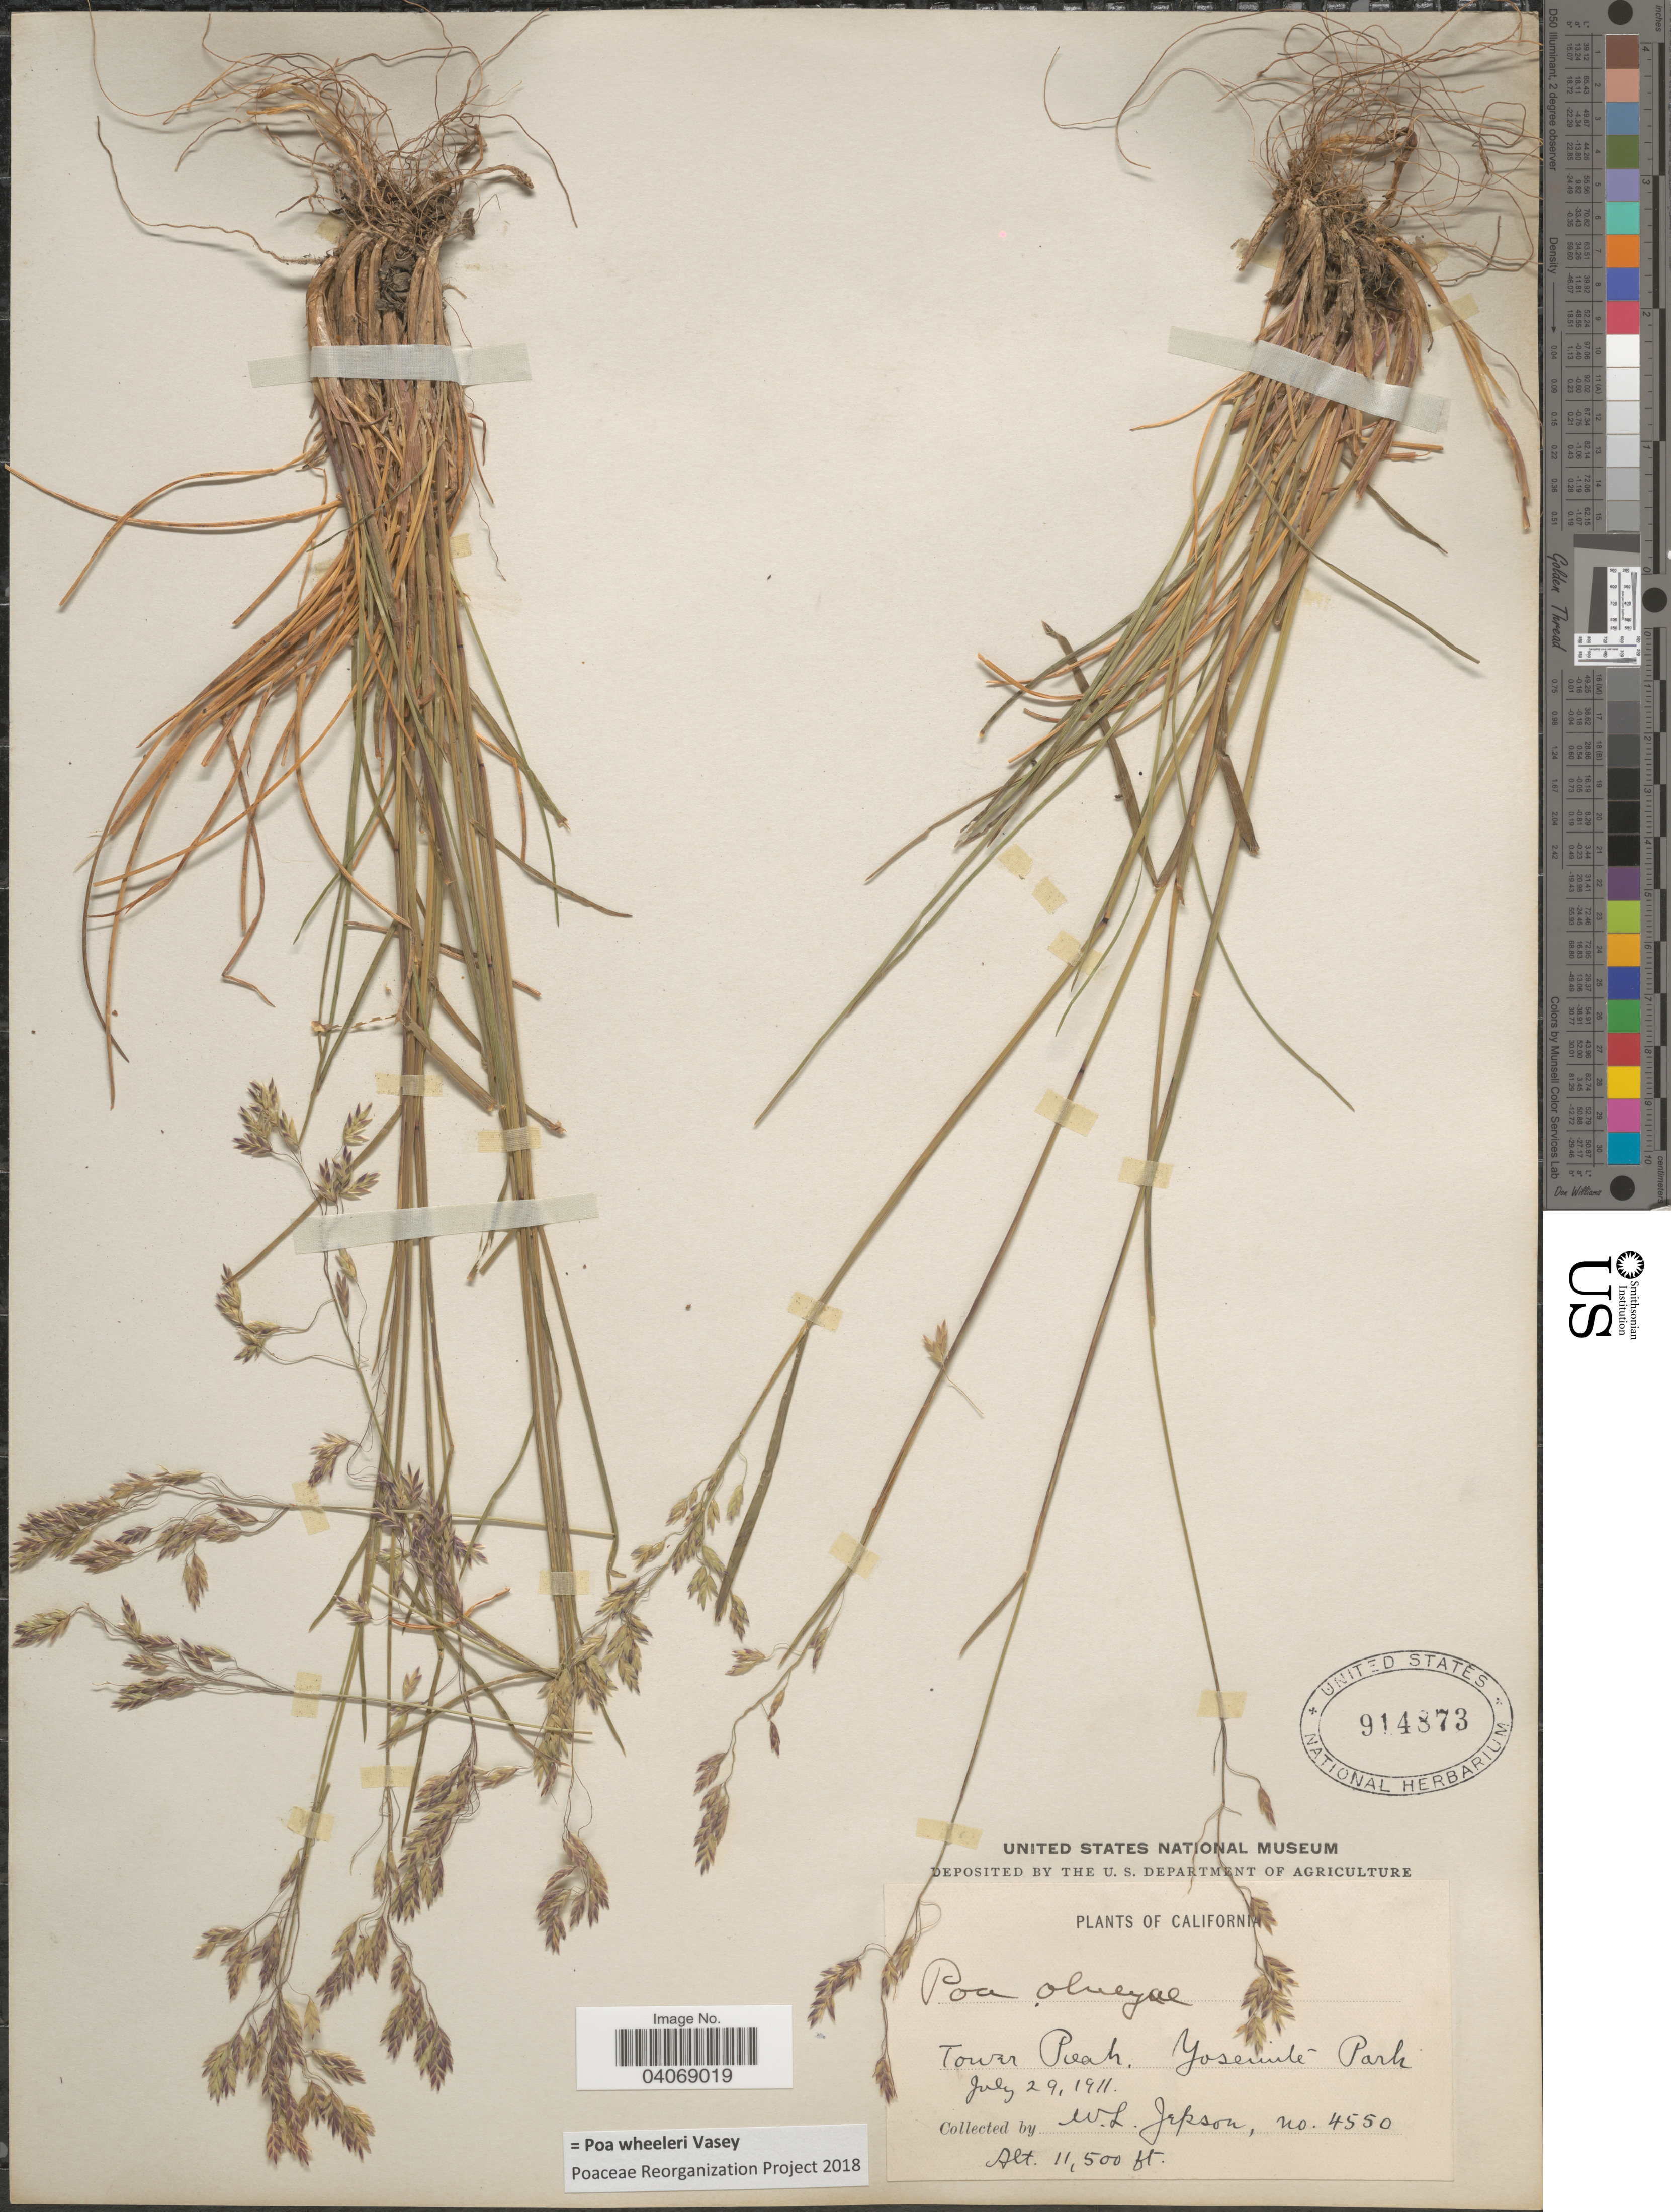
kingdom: Plantae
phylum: Tracheophyta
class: Liliopsida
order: Poales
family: Poaceae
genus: Poa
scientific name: Poa wheeleri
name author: Vasey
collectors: W. L. Jepson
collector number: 4550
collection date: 1911-07-29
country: United States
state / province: California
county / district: Mariposa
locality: Town Peak. Yosemite Park.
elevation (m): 3505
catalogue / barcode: US 914873